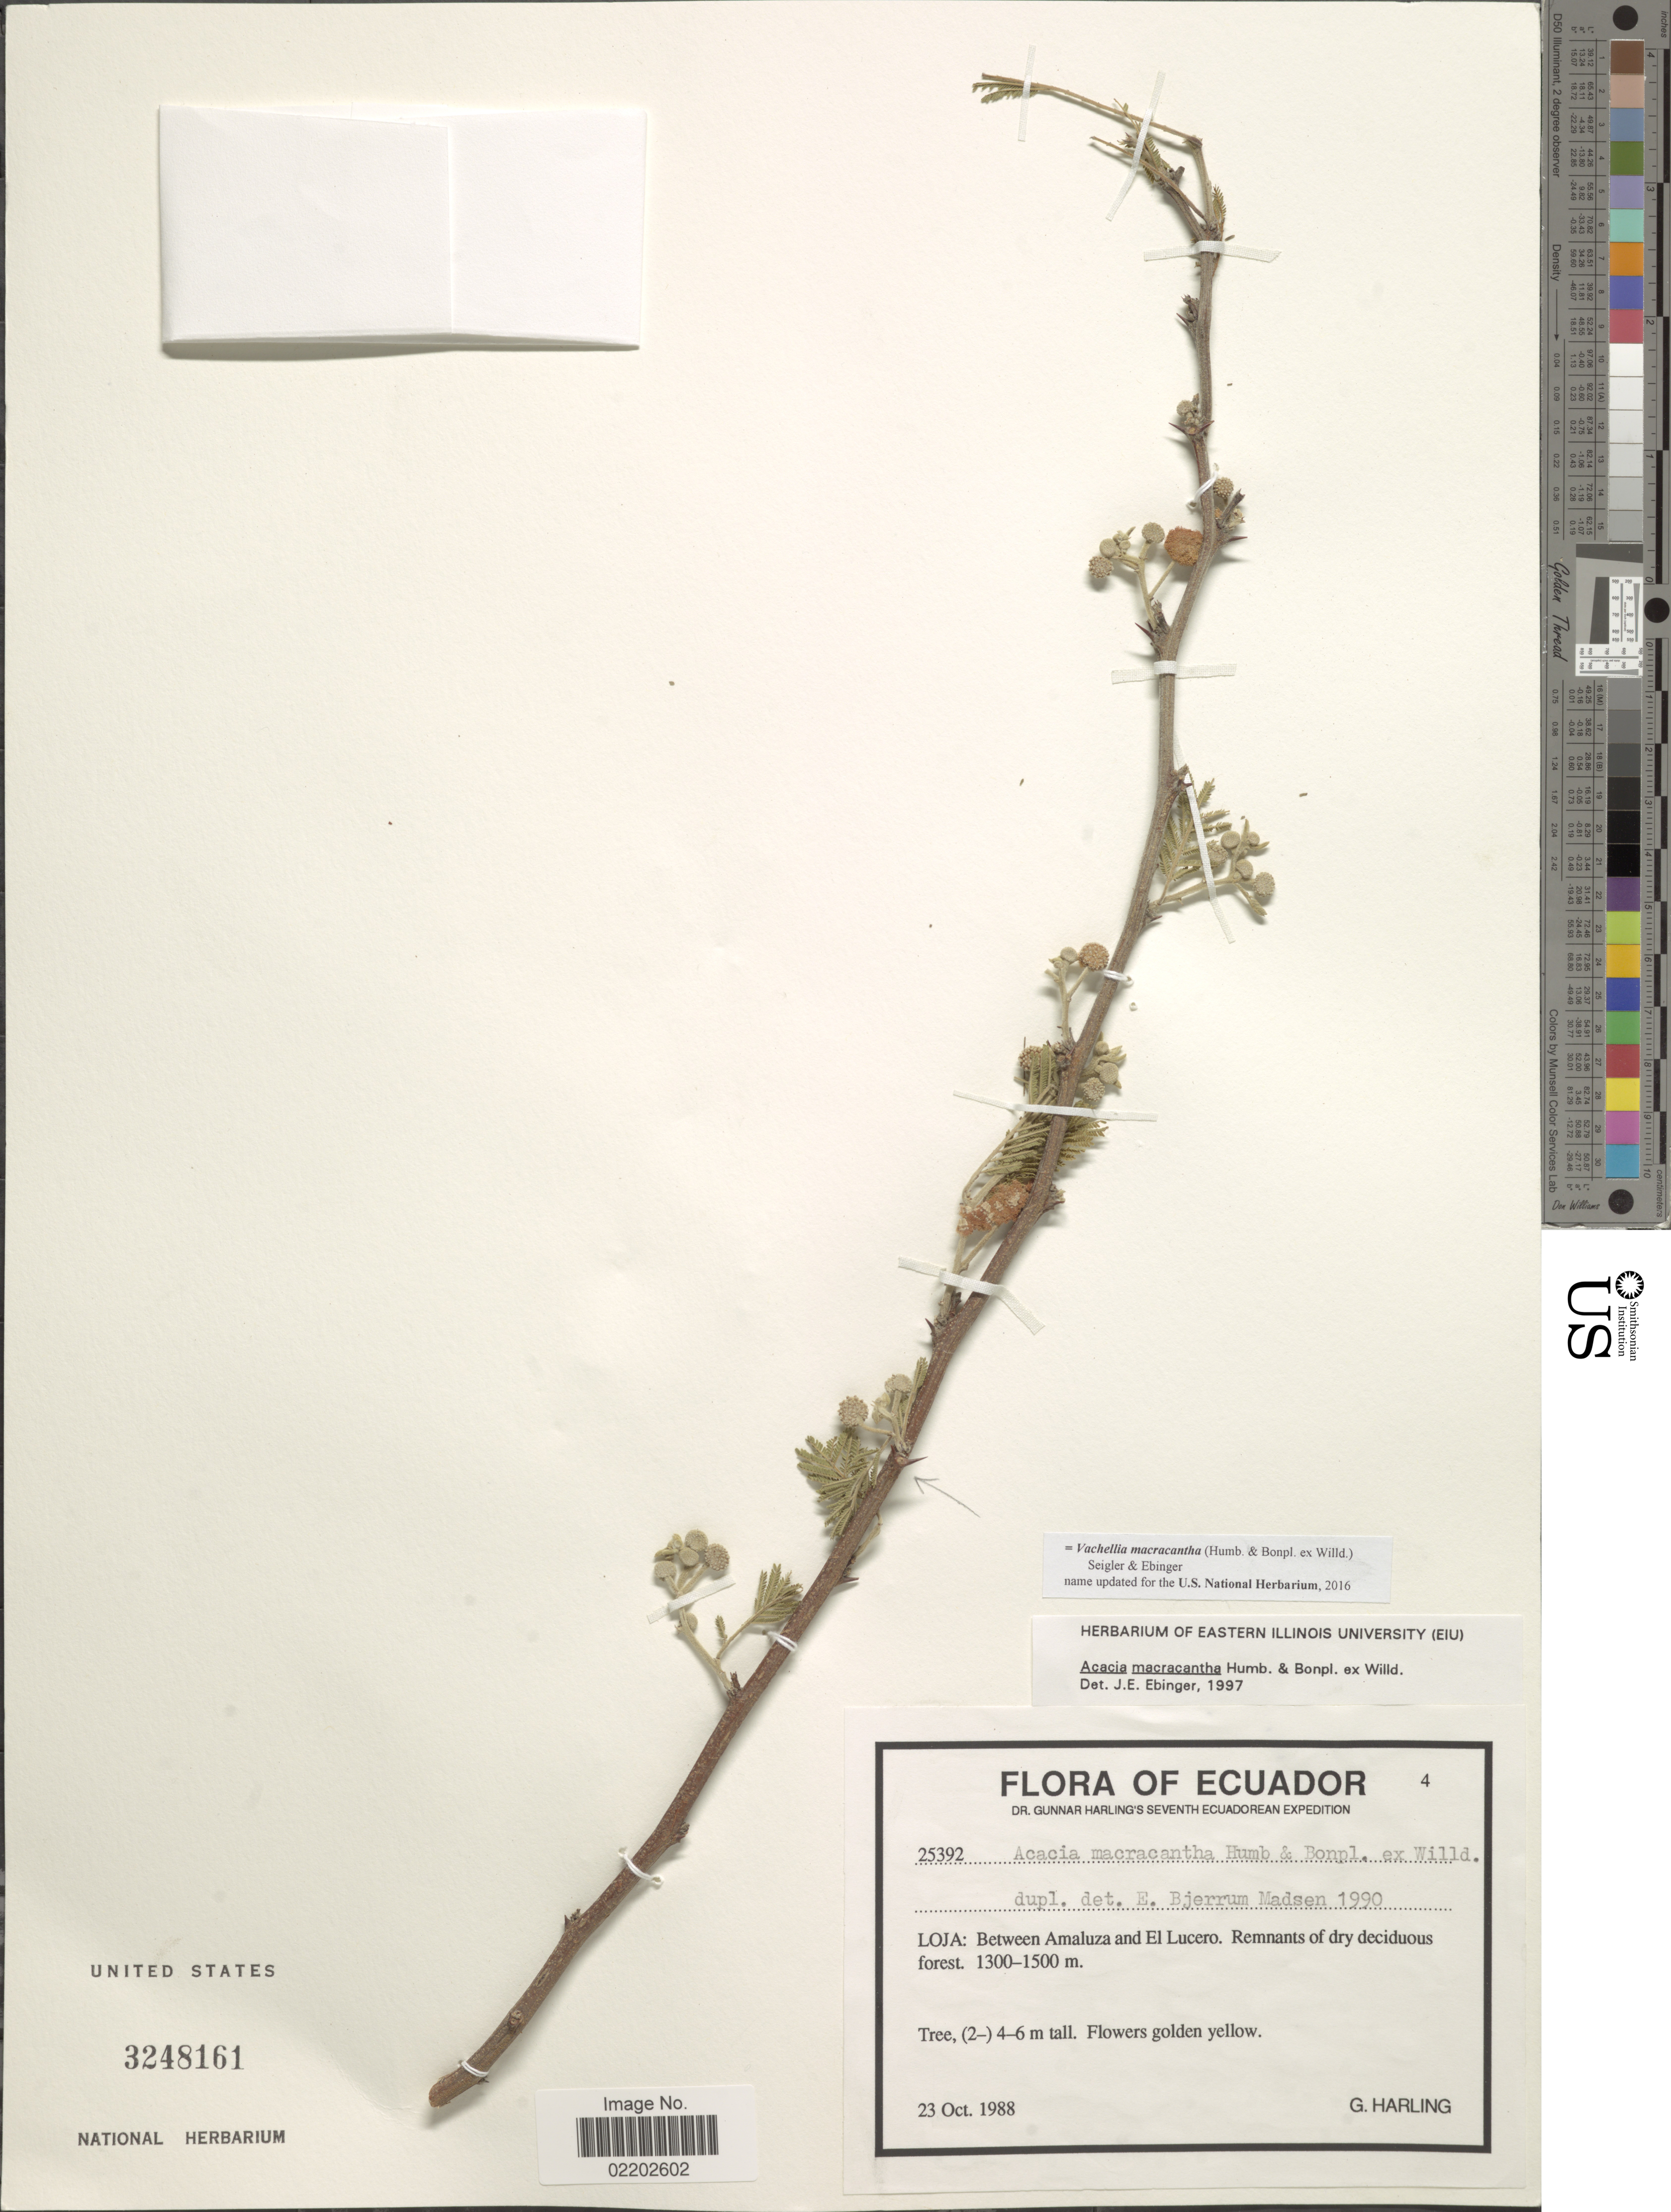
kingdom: Plantae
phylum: Tracheophyta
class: Magnoliopsida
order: Fabales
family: Fabaceae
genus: Vachellia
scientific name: Vachellia macracantha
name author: (Humb. & Bonpl. ex Willd.) Seigler & Ebinger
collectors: G. Harling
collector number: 25392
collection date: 1988-10-23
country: Ecuador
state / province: Loja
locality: Loja: between Amaluza and El Lucero. Remnants of dry deciduous forest.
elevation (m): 1300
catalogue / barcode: US 3248161